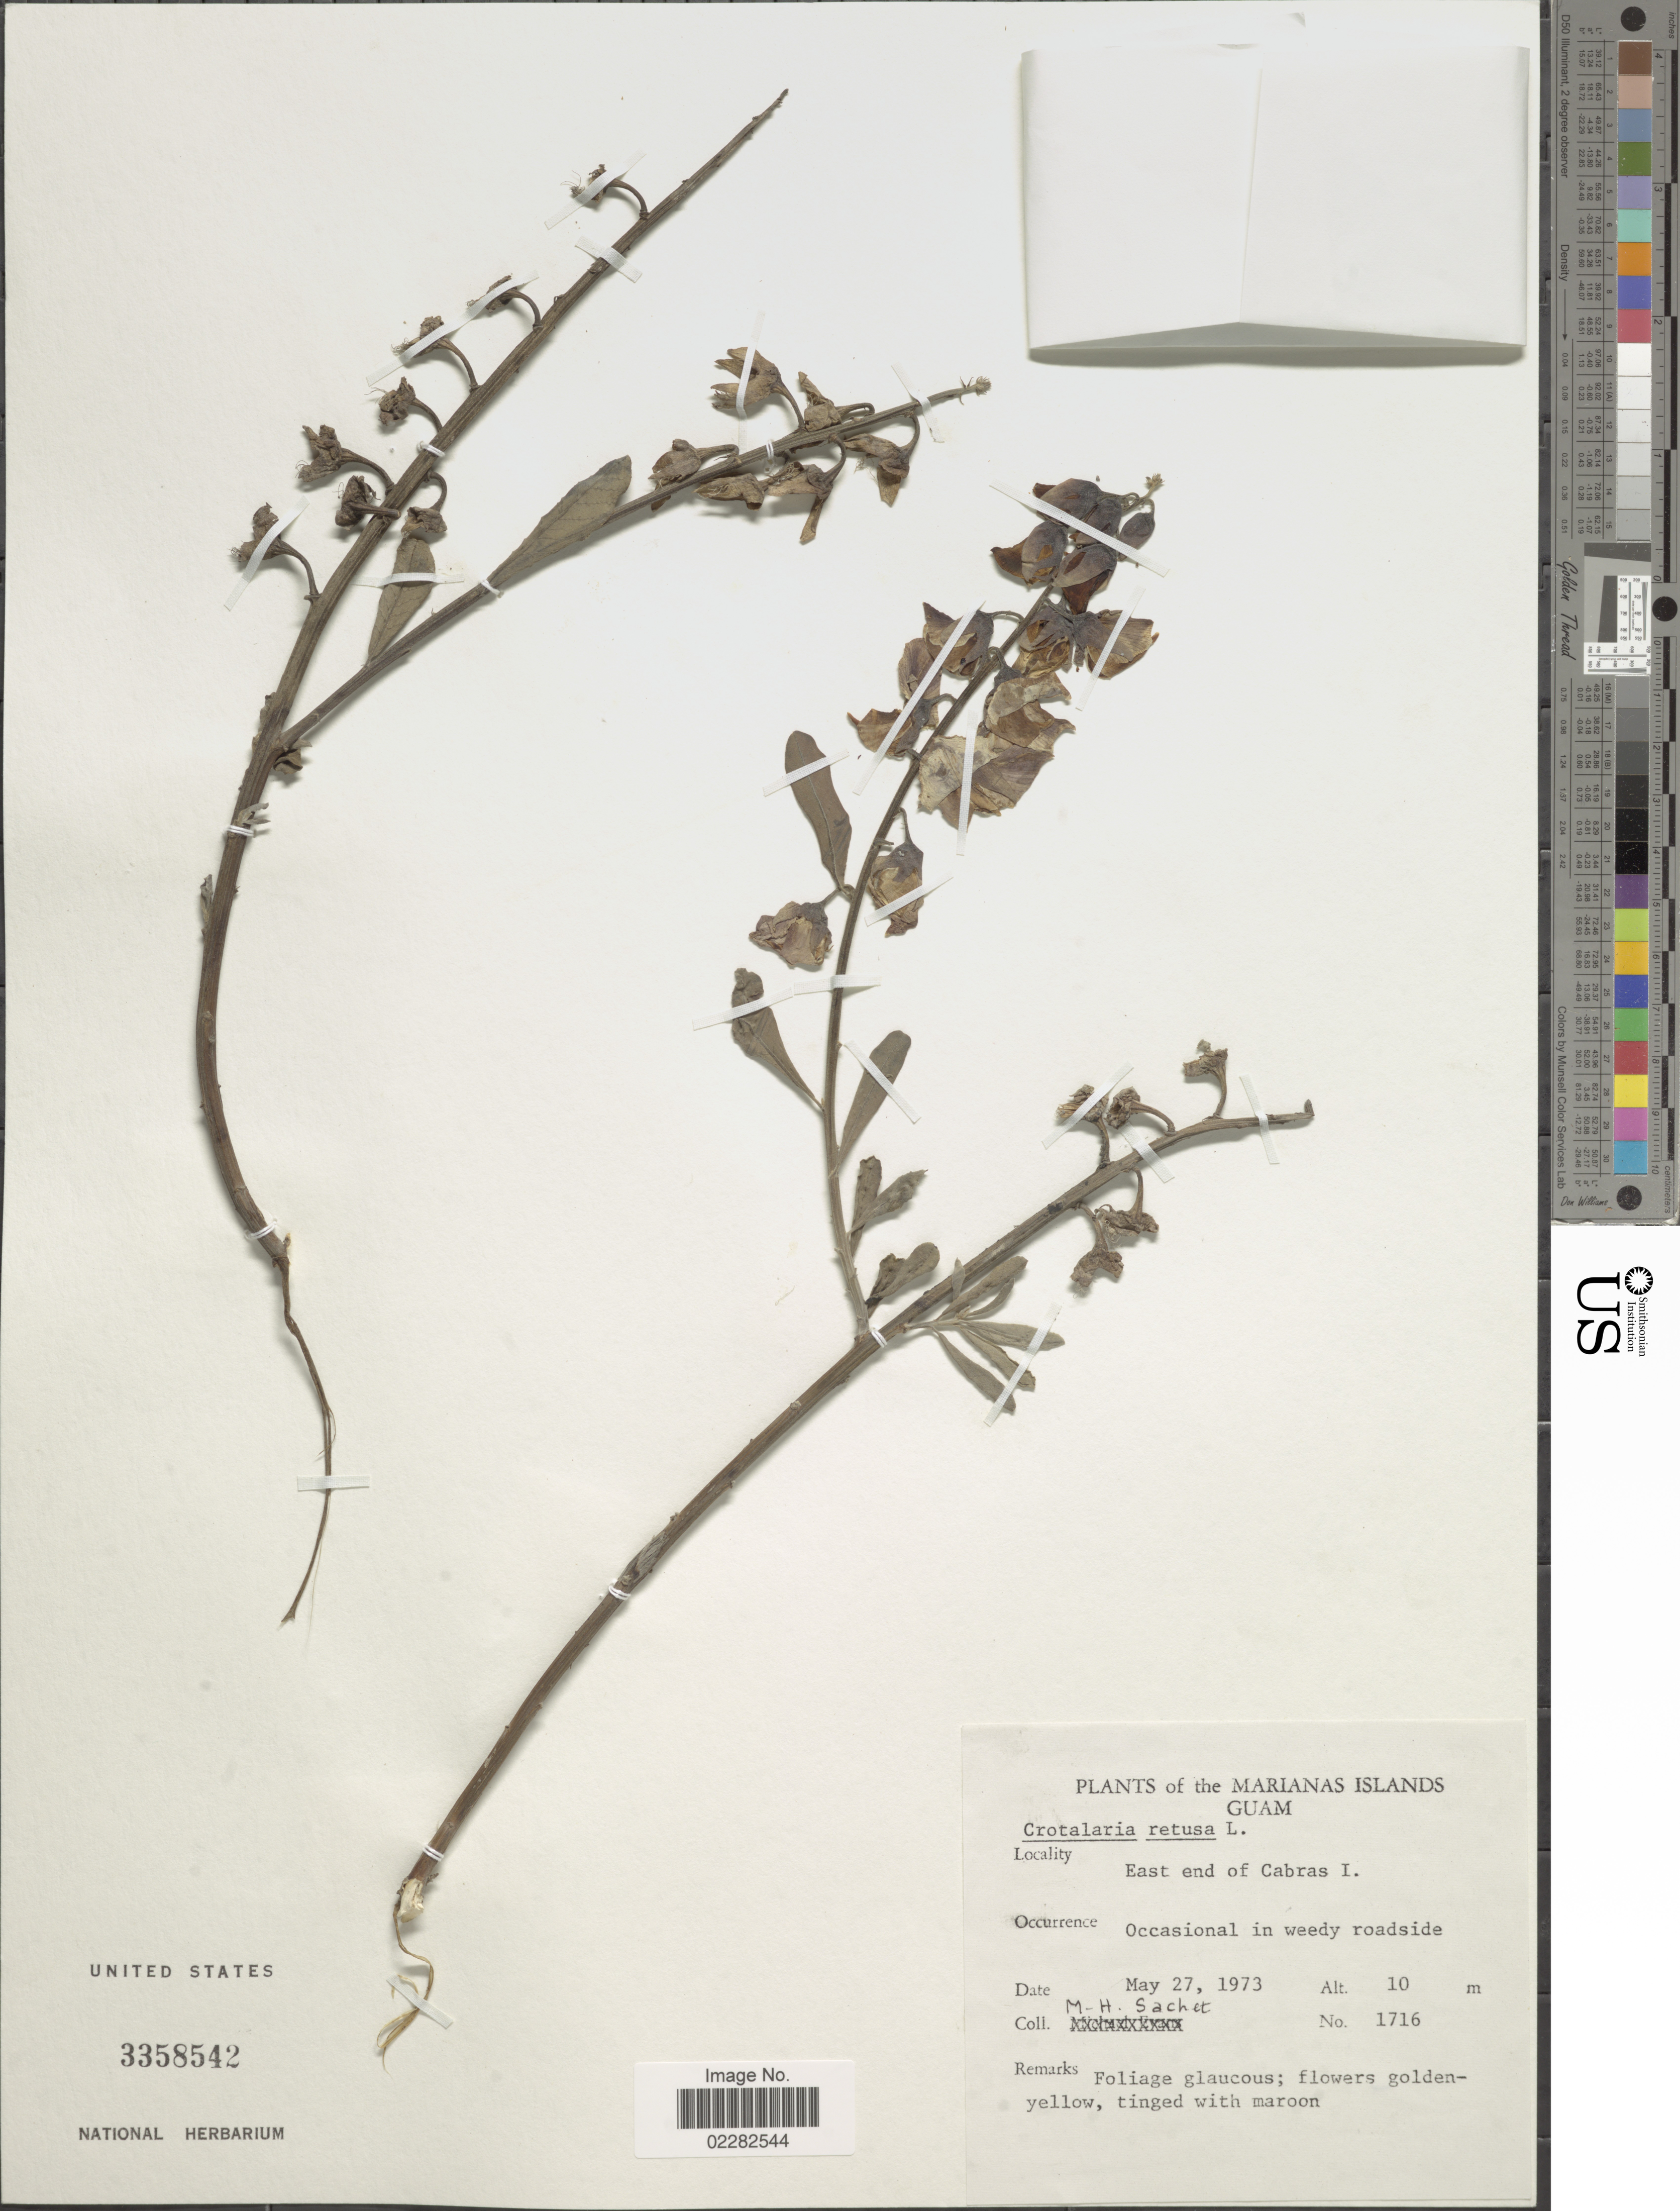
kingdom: Plantae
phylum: Tracheophyta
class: Magnoliopsida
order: Fabales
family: Fabaceae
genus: Crotalaria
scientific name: Crotalaria retusa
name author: L.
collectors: M.-H. Sachet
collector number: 1716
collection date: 1973-05-27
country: Guam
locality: Marianas Islands, Guam, east end of Cabras I., occasional in weedy roadside.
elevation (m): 10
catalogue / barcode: US 3358542